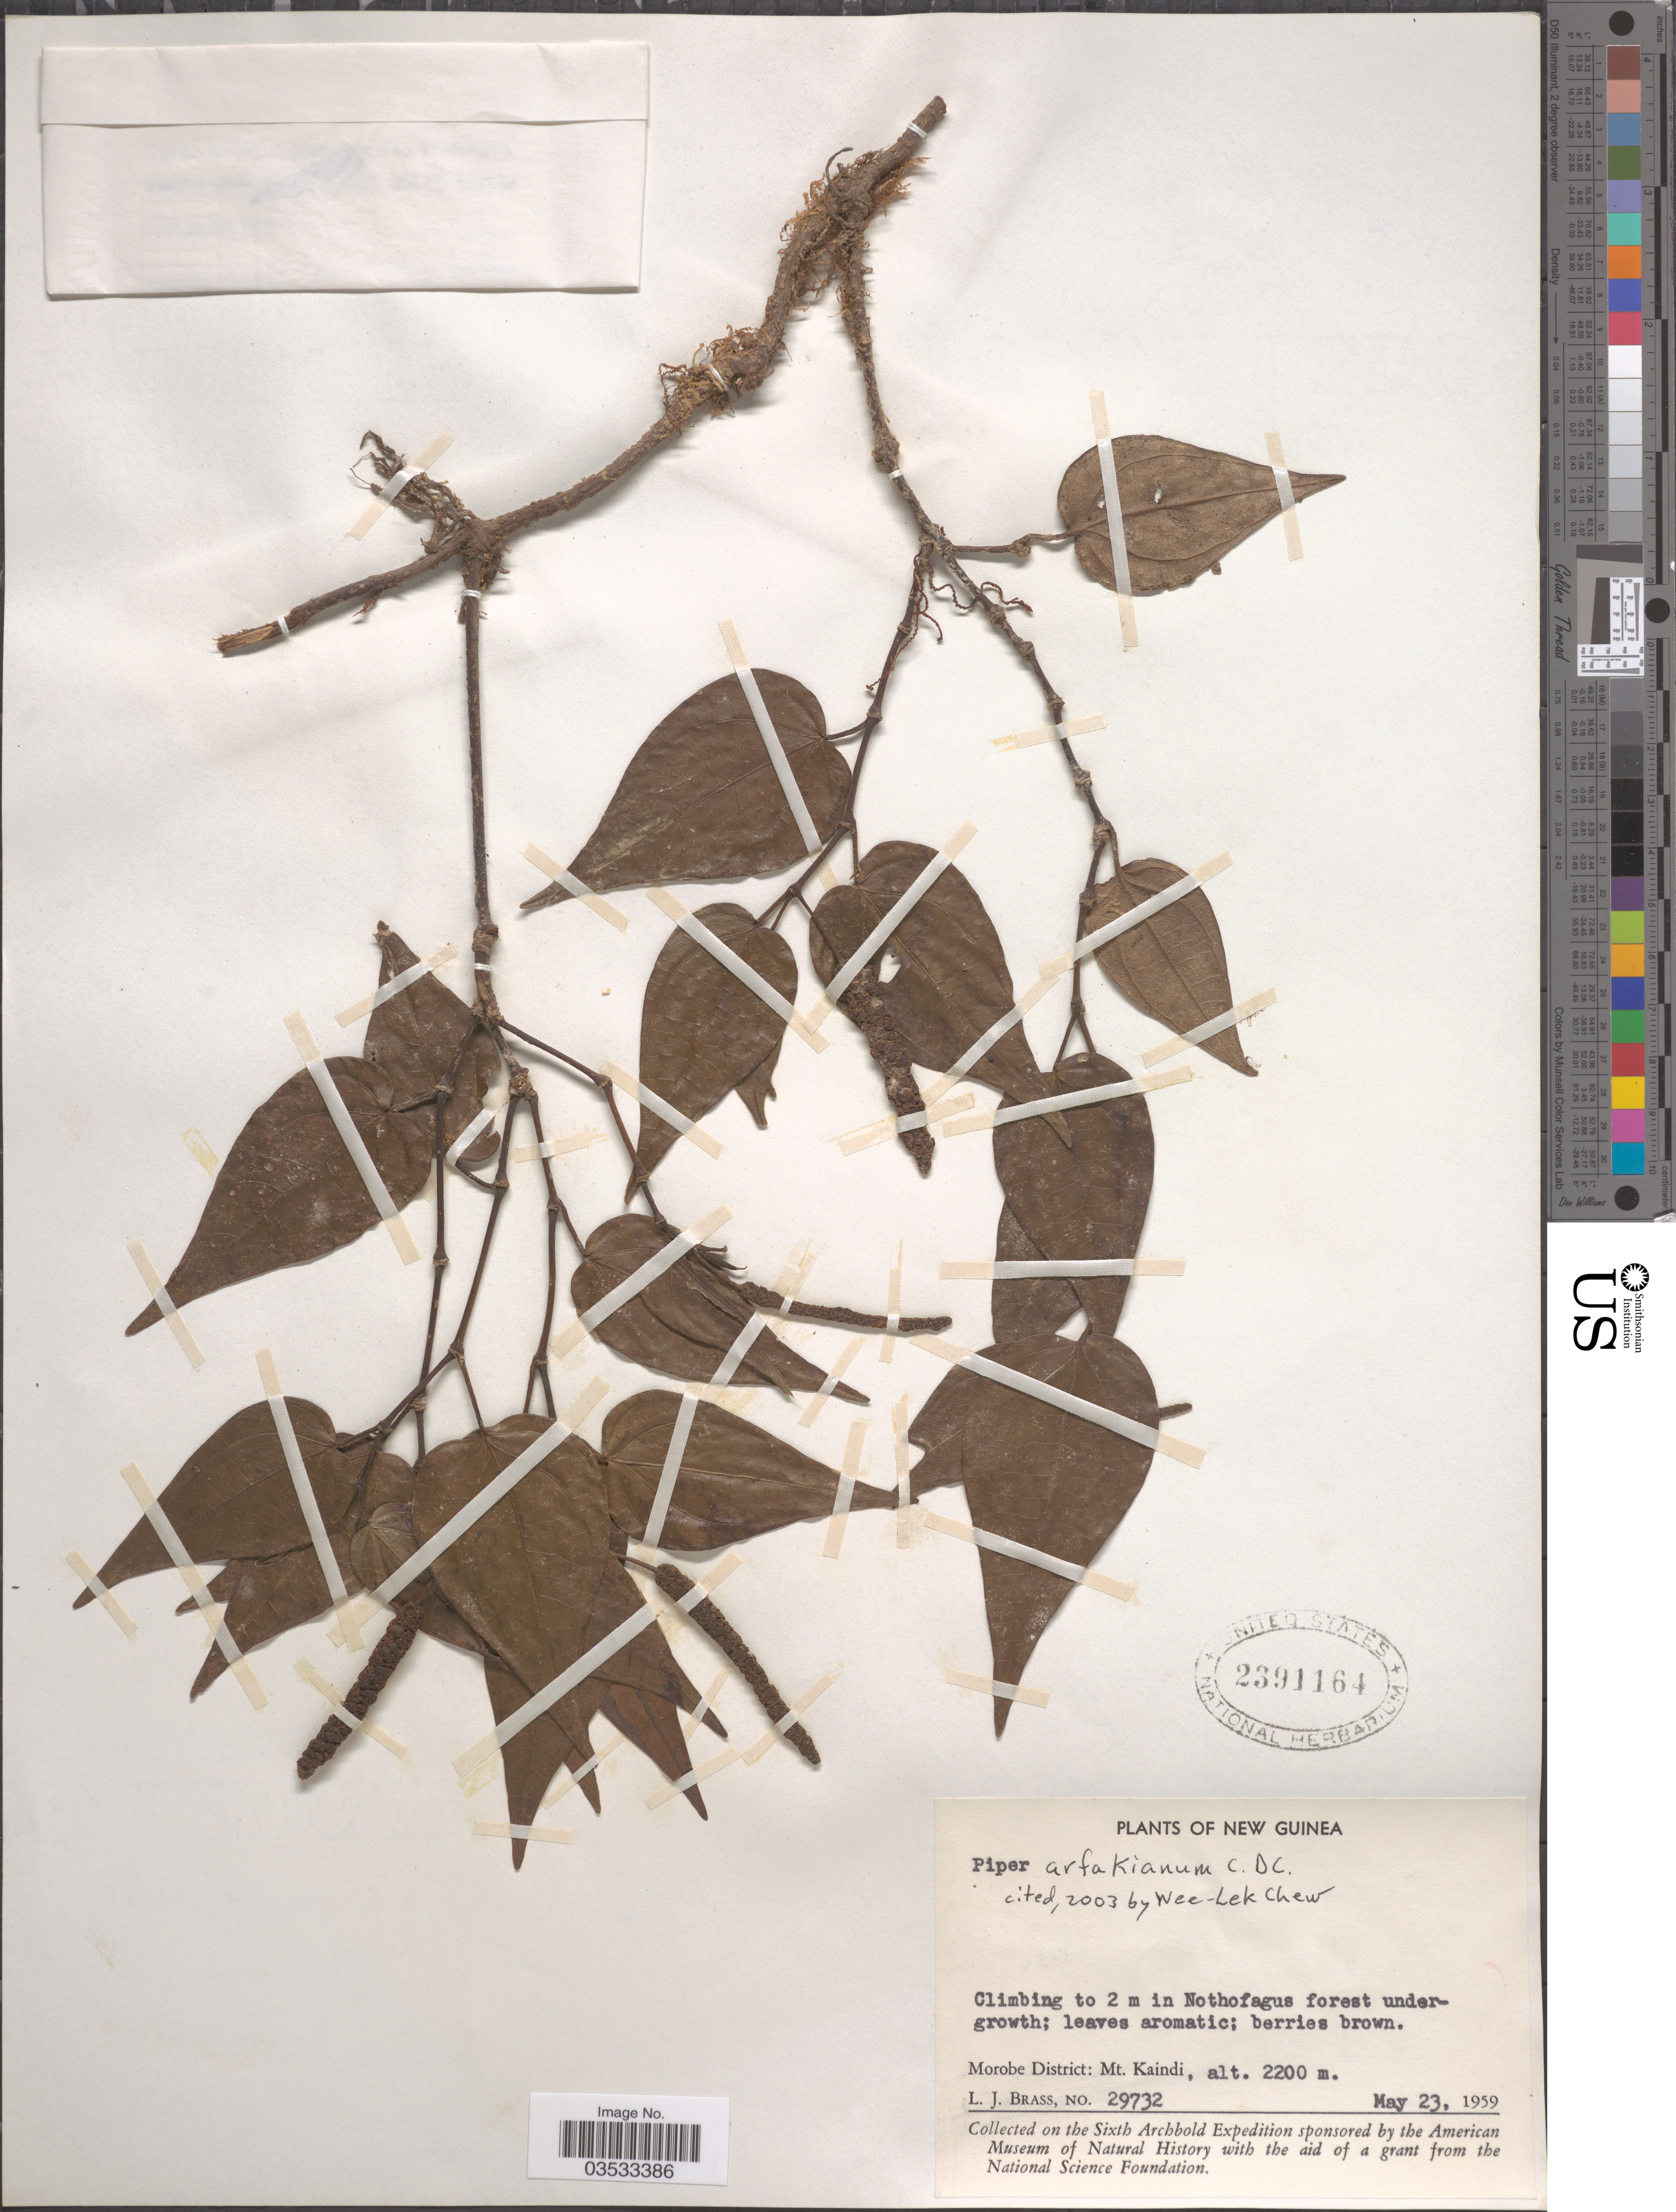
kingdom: Plantae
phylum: Tracheophyta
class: Magnoliopsida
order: Piperales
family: Piperaceae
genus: Piper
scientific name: Piper arfakianum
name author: DC.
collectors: L. J. Brass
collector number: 29732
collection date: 1959-05-23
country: Papua New Guinea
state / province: Morobe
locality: Morobe District: Mt. Kaindi.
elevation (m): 2200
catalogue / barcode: US 2391164